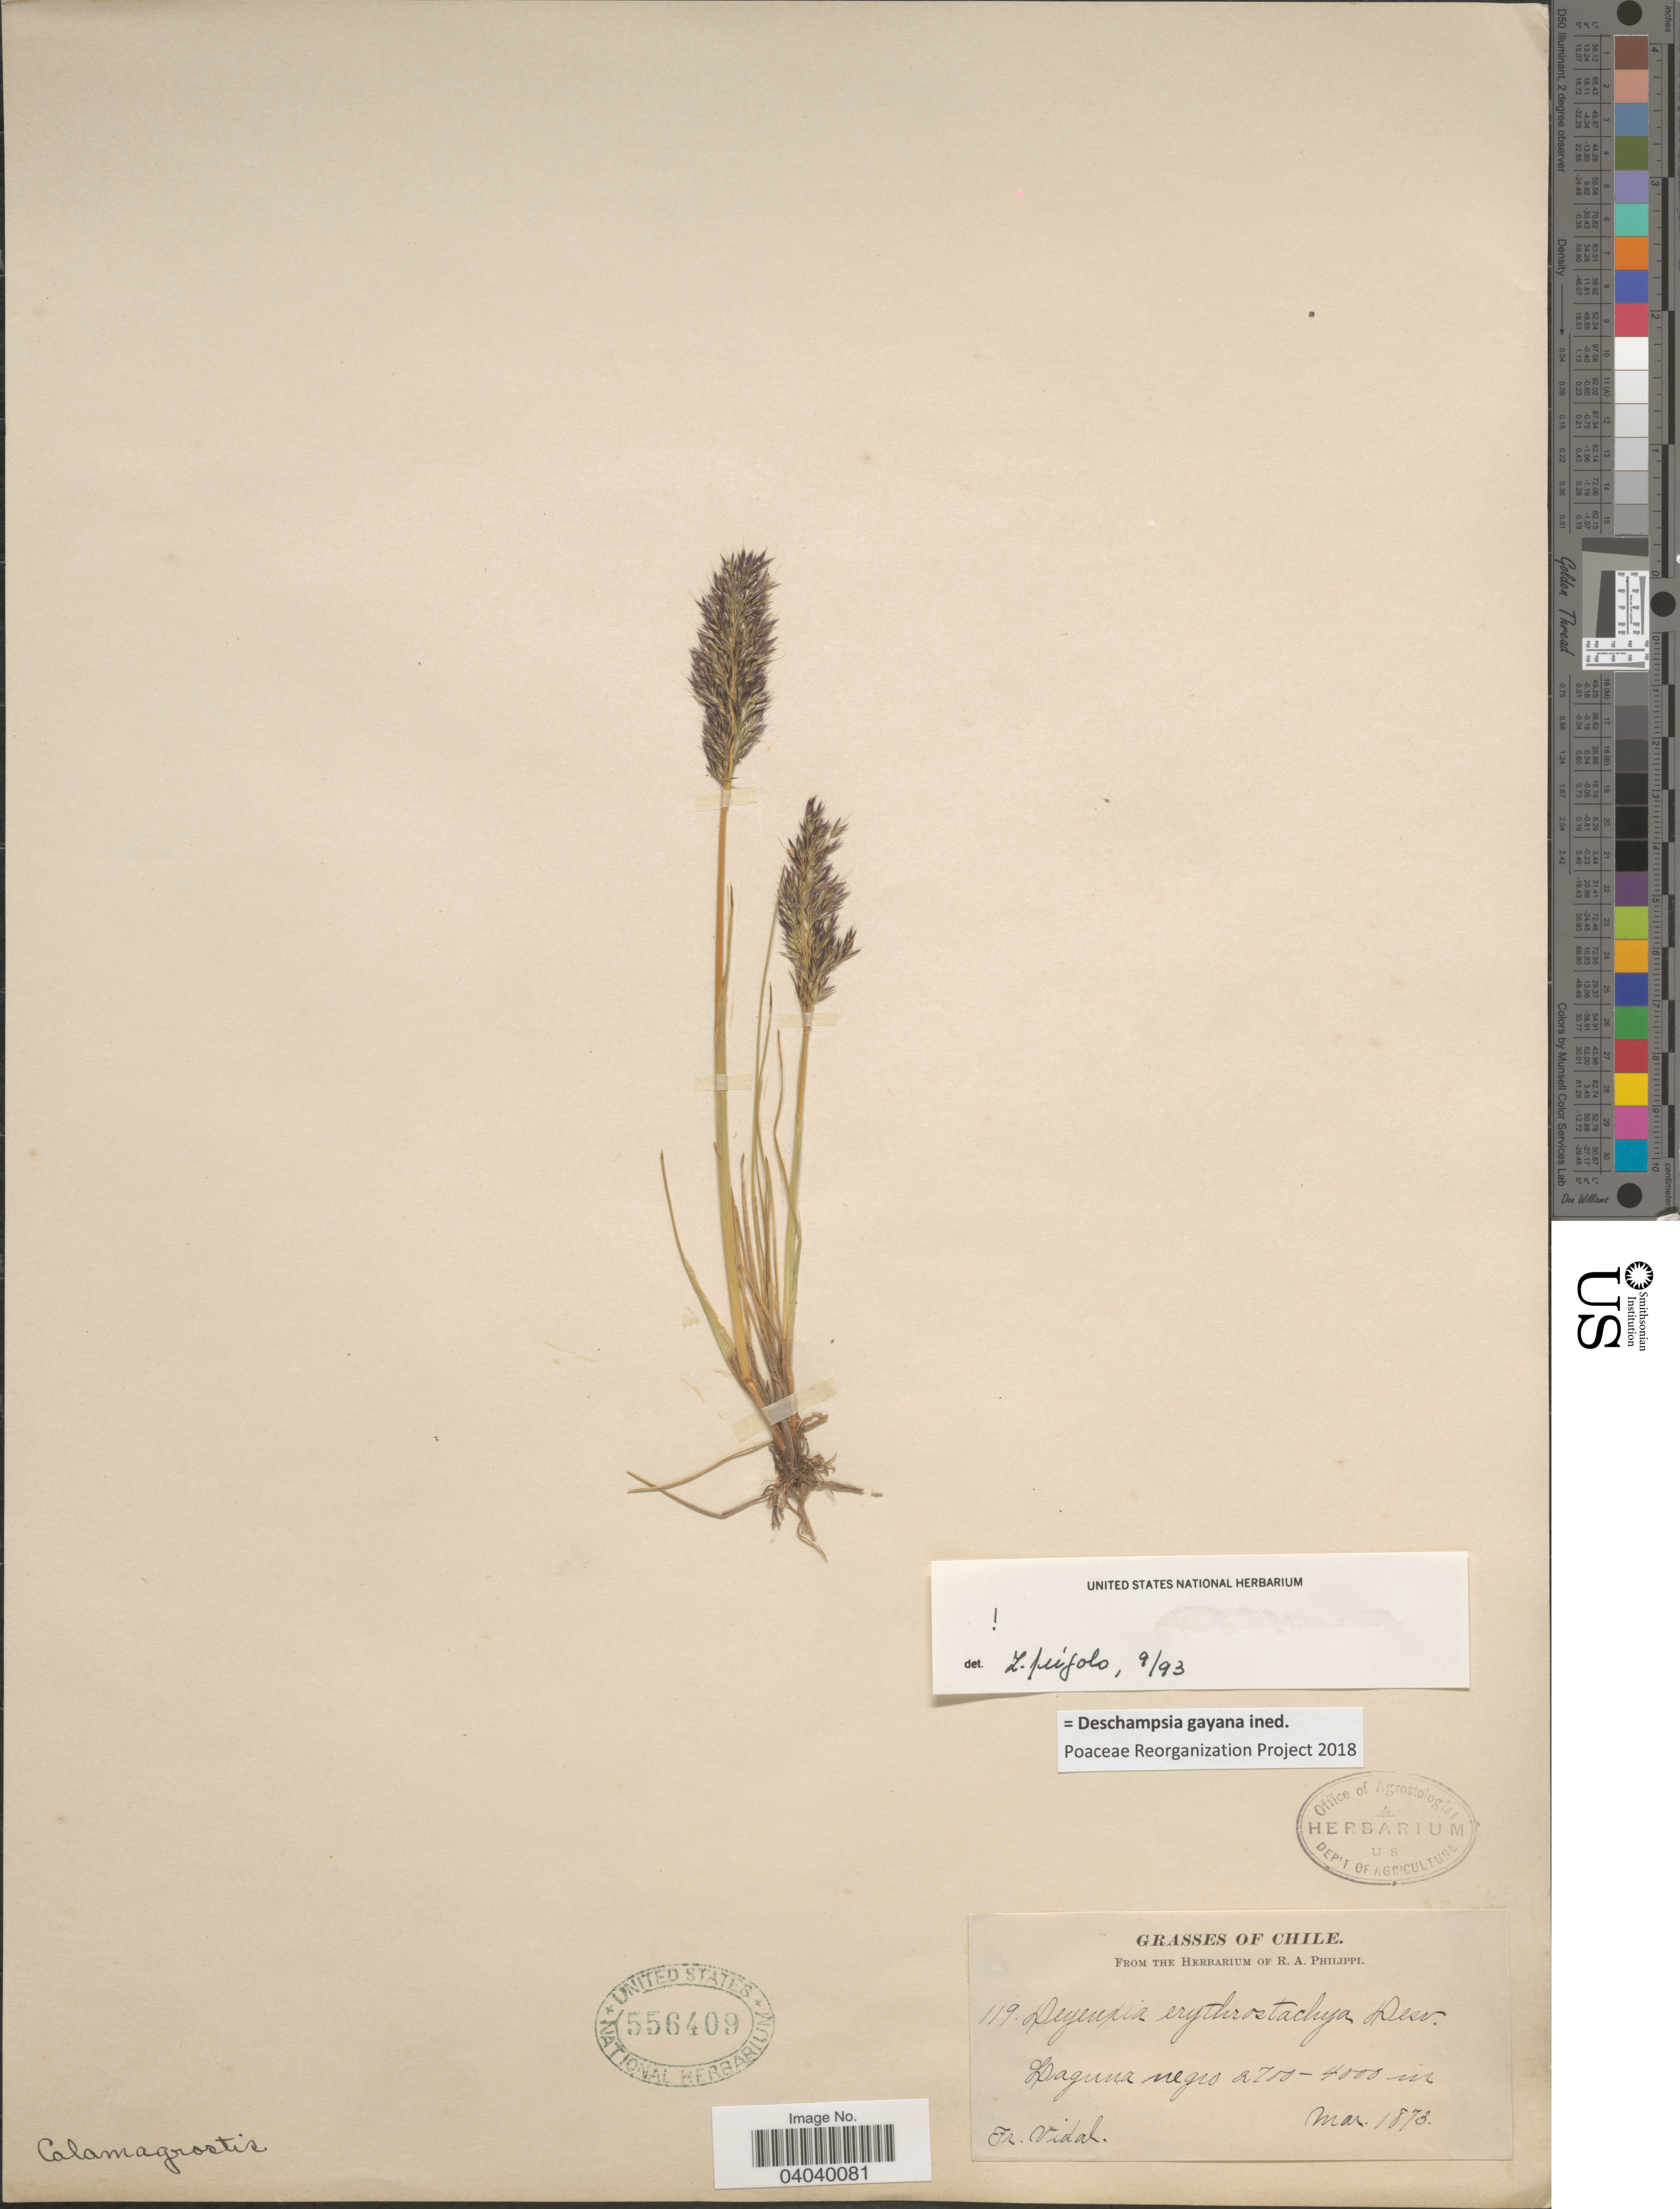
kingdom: Plantae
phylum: Tracheophyta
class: Liliopsida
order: Poales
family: Poaceae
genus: Deschampsia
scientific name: Deschampsia gayana ined.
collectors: Vidal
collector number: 119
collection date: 1873-03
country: Chile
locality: Laguna negro,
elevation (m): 2700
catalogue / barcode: US 556409